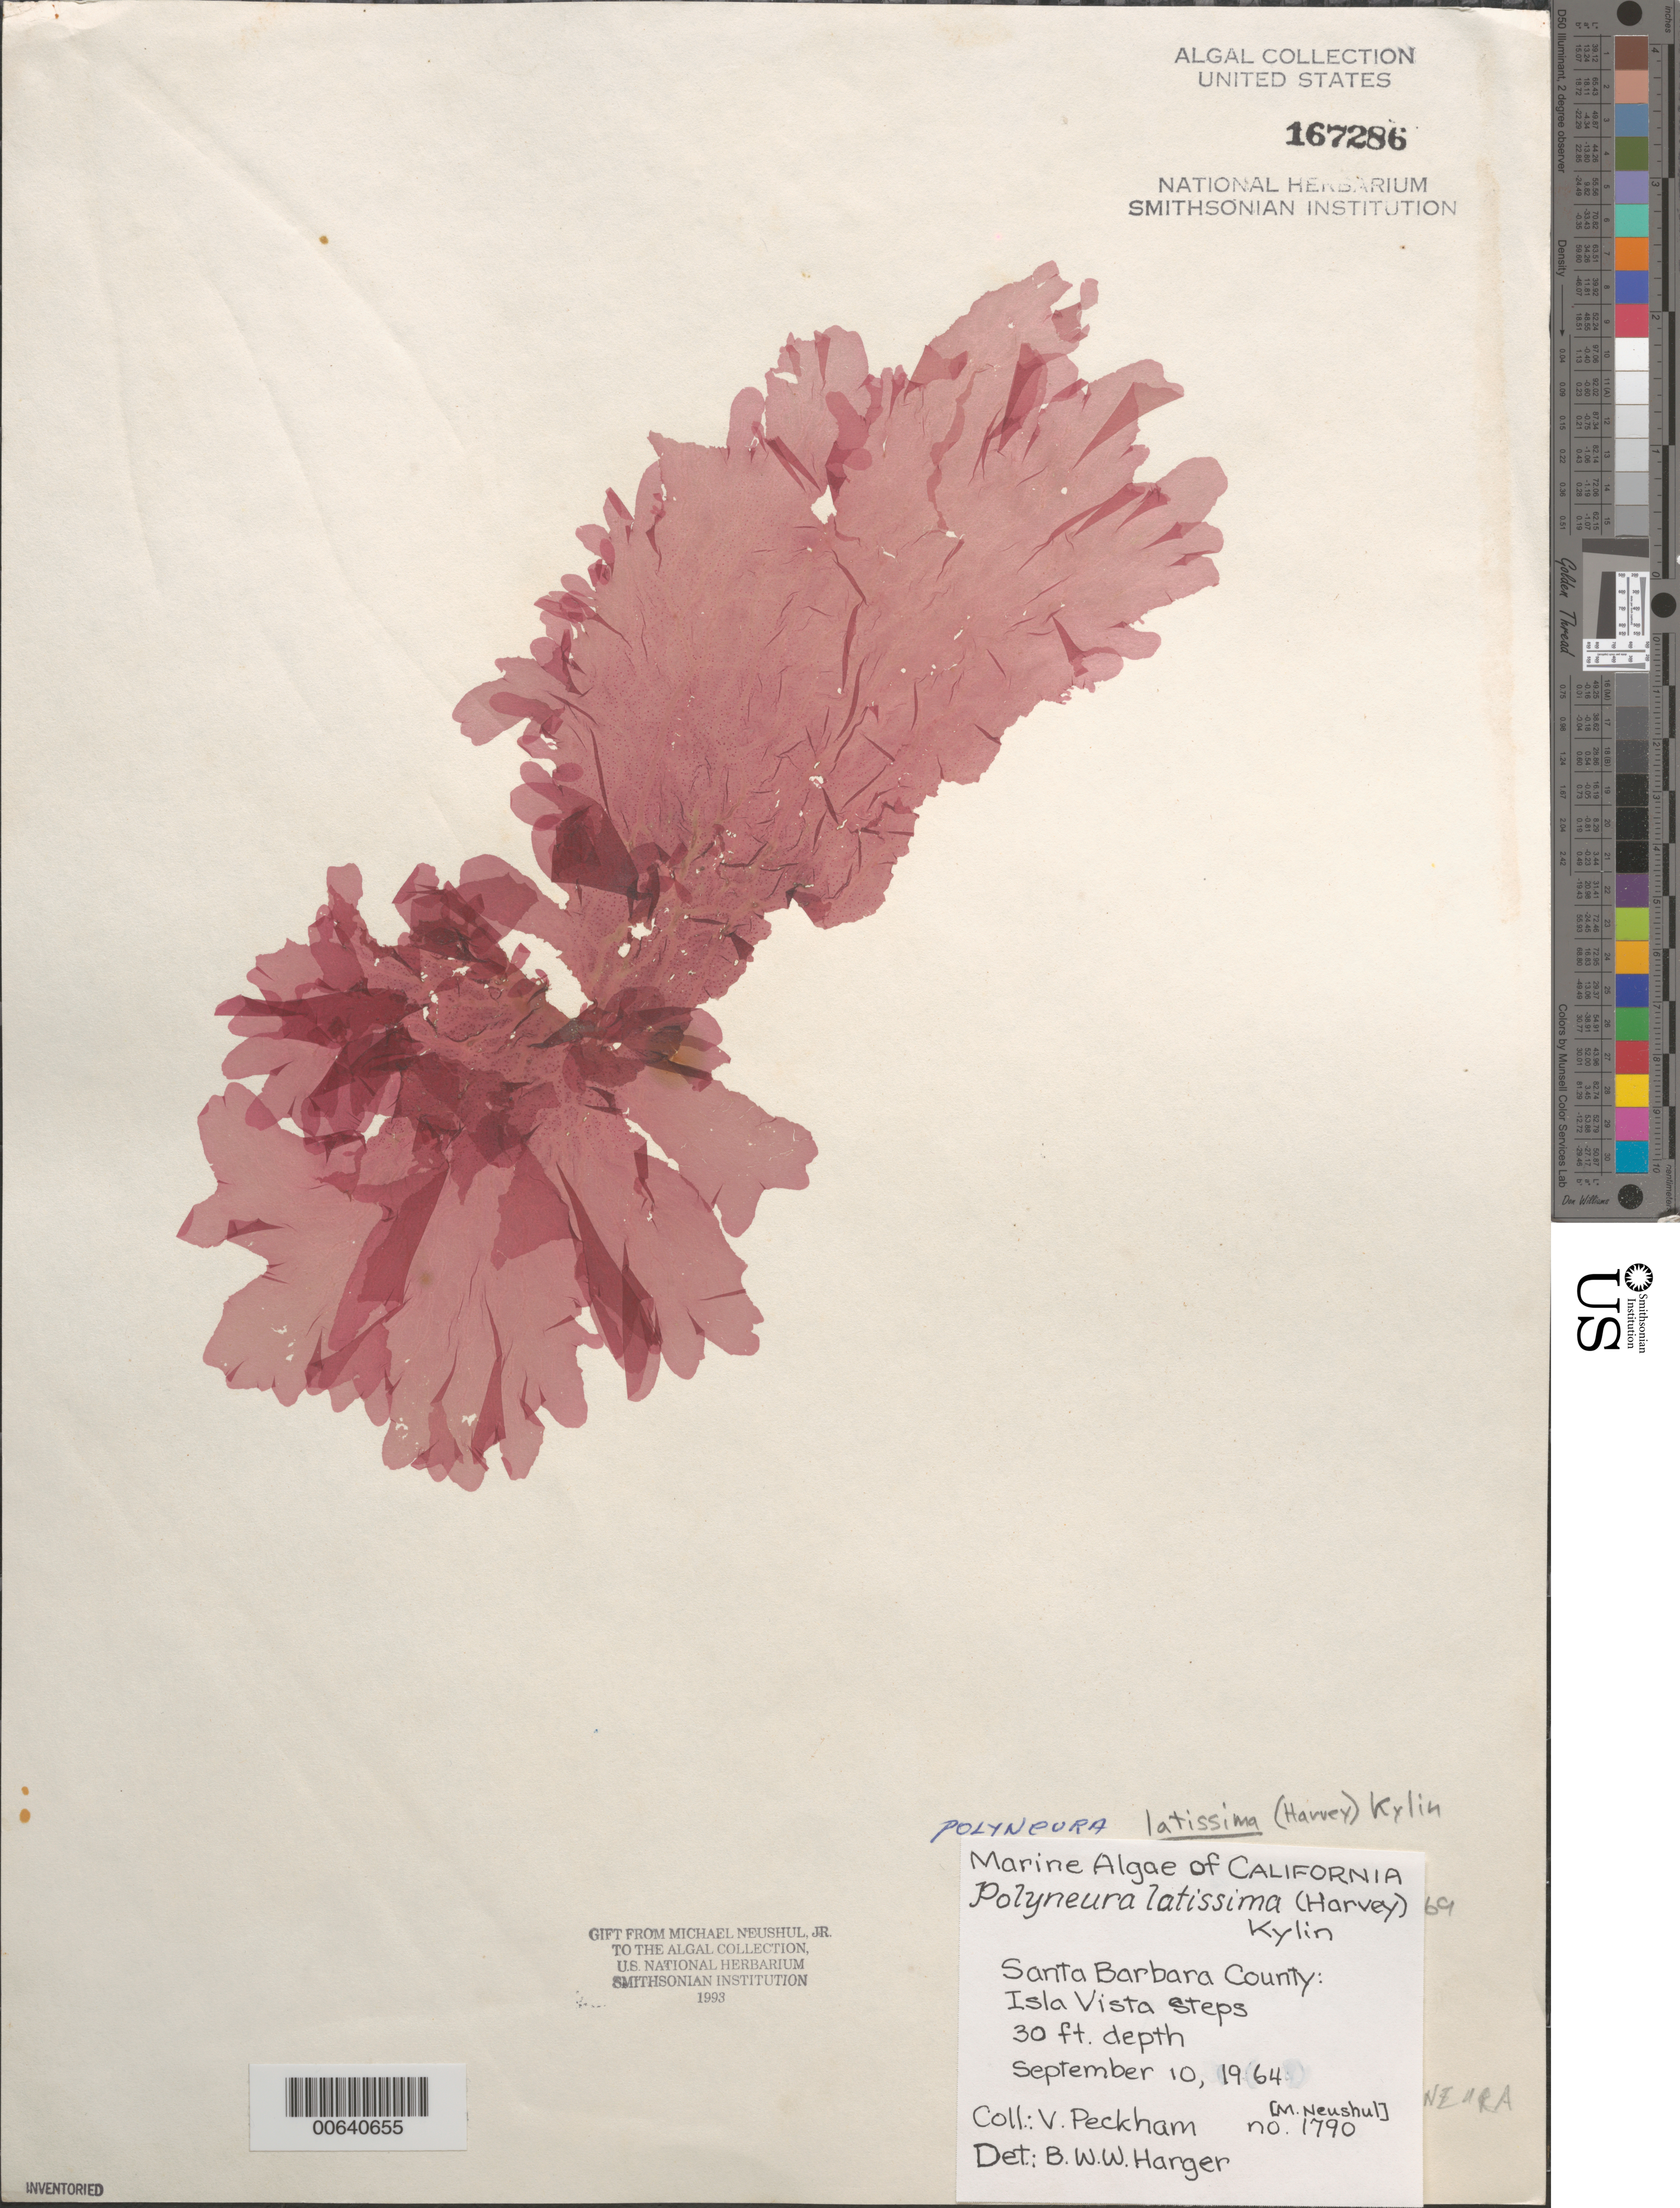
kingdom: Plantae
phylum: Rhodophyta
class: Florideophyceae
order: Ceramiales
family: Delesseriaceae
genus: Polyneura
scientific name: Polyneura latissima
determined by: Harger, B. W. W.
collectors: V. Peckham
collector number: Neushul 1790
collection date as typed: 10 Sep 1964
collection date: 1964-09-10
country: United States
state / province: California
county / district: Santa Barbara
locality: Isla Vista Steps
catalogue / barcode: US 167286